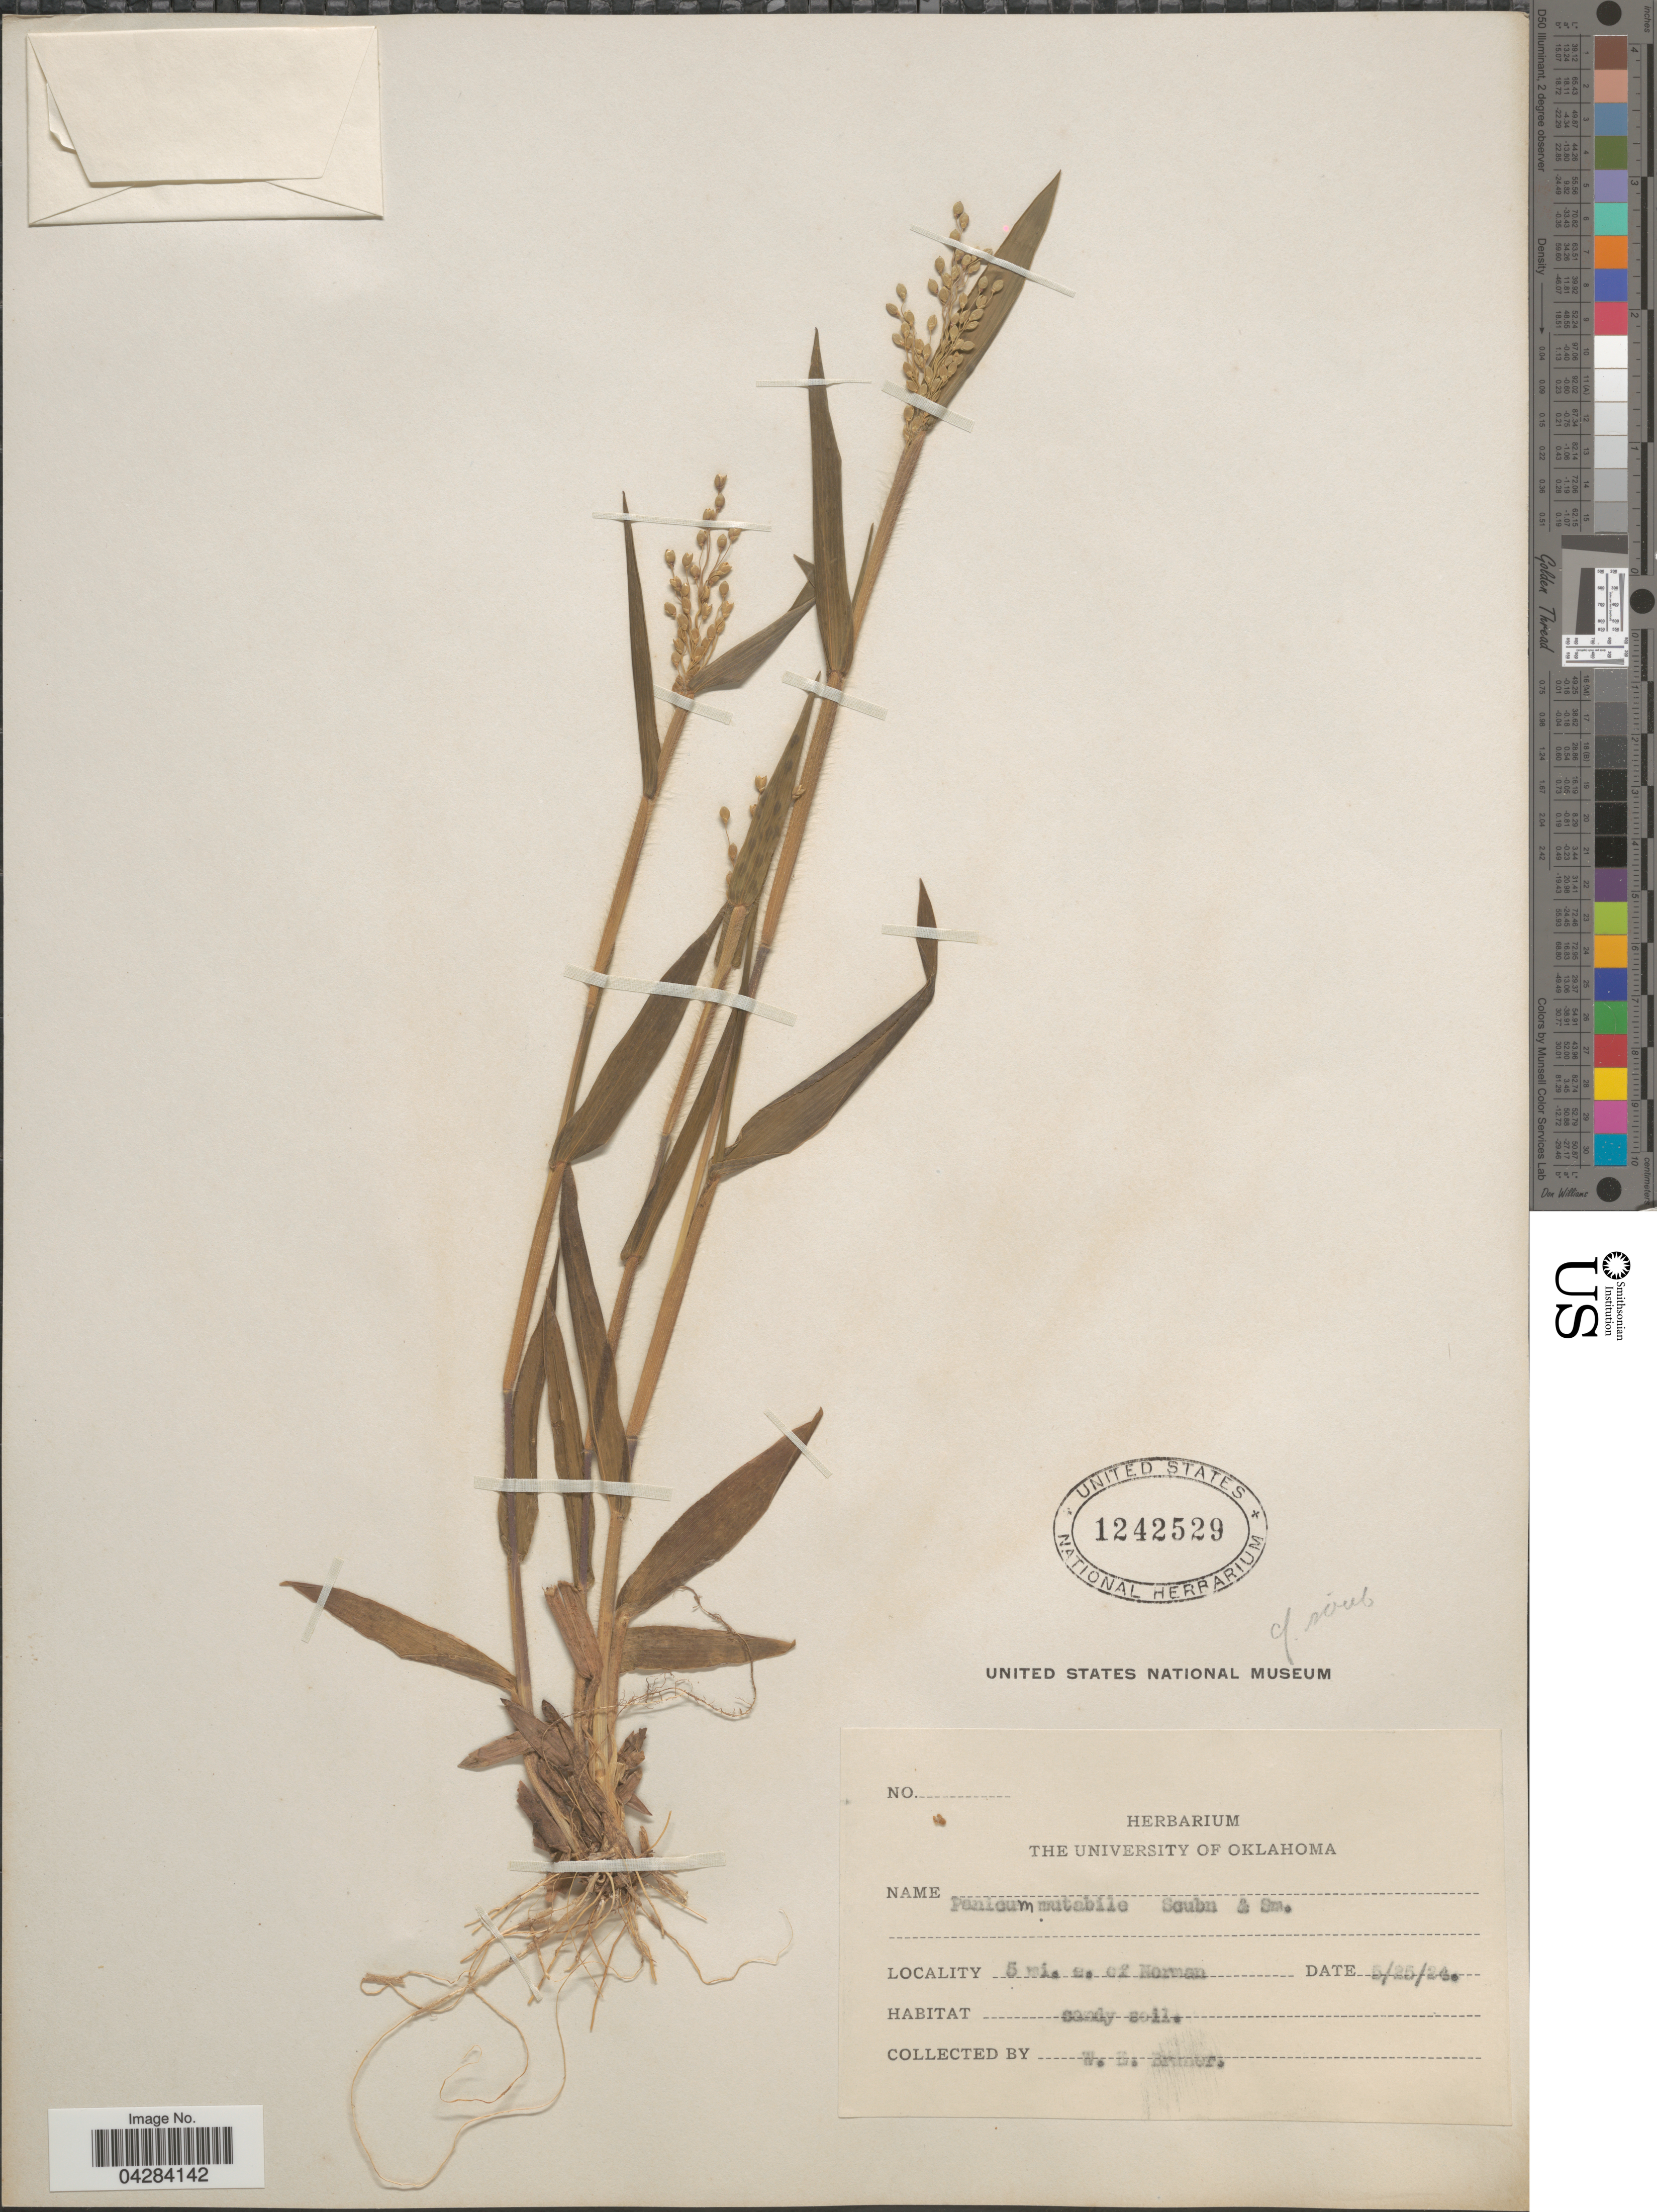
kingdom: Plantae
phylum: Tracheophyta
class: Liliopsida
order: Poales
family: Poaceae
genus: Dichanthelium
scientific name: Dichanthelium oligosanthes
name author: (Schult.) Gould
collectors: W. Bruner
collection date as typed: Transcribed d/m/y: 25/5/26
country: United States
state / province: Oklahoma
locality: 5 mi. e. of Norman.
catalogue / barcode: US 1242529